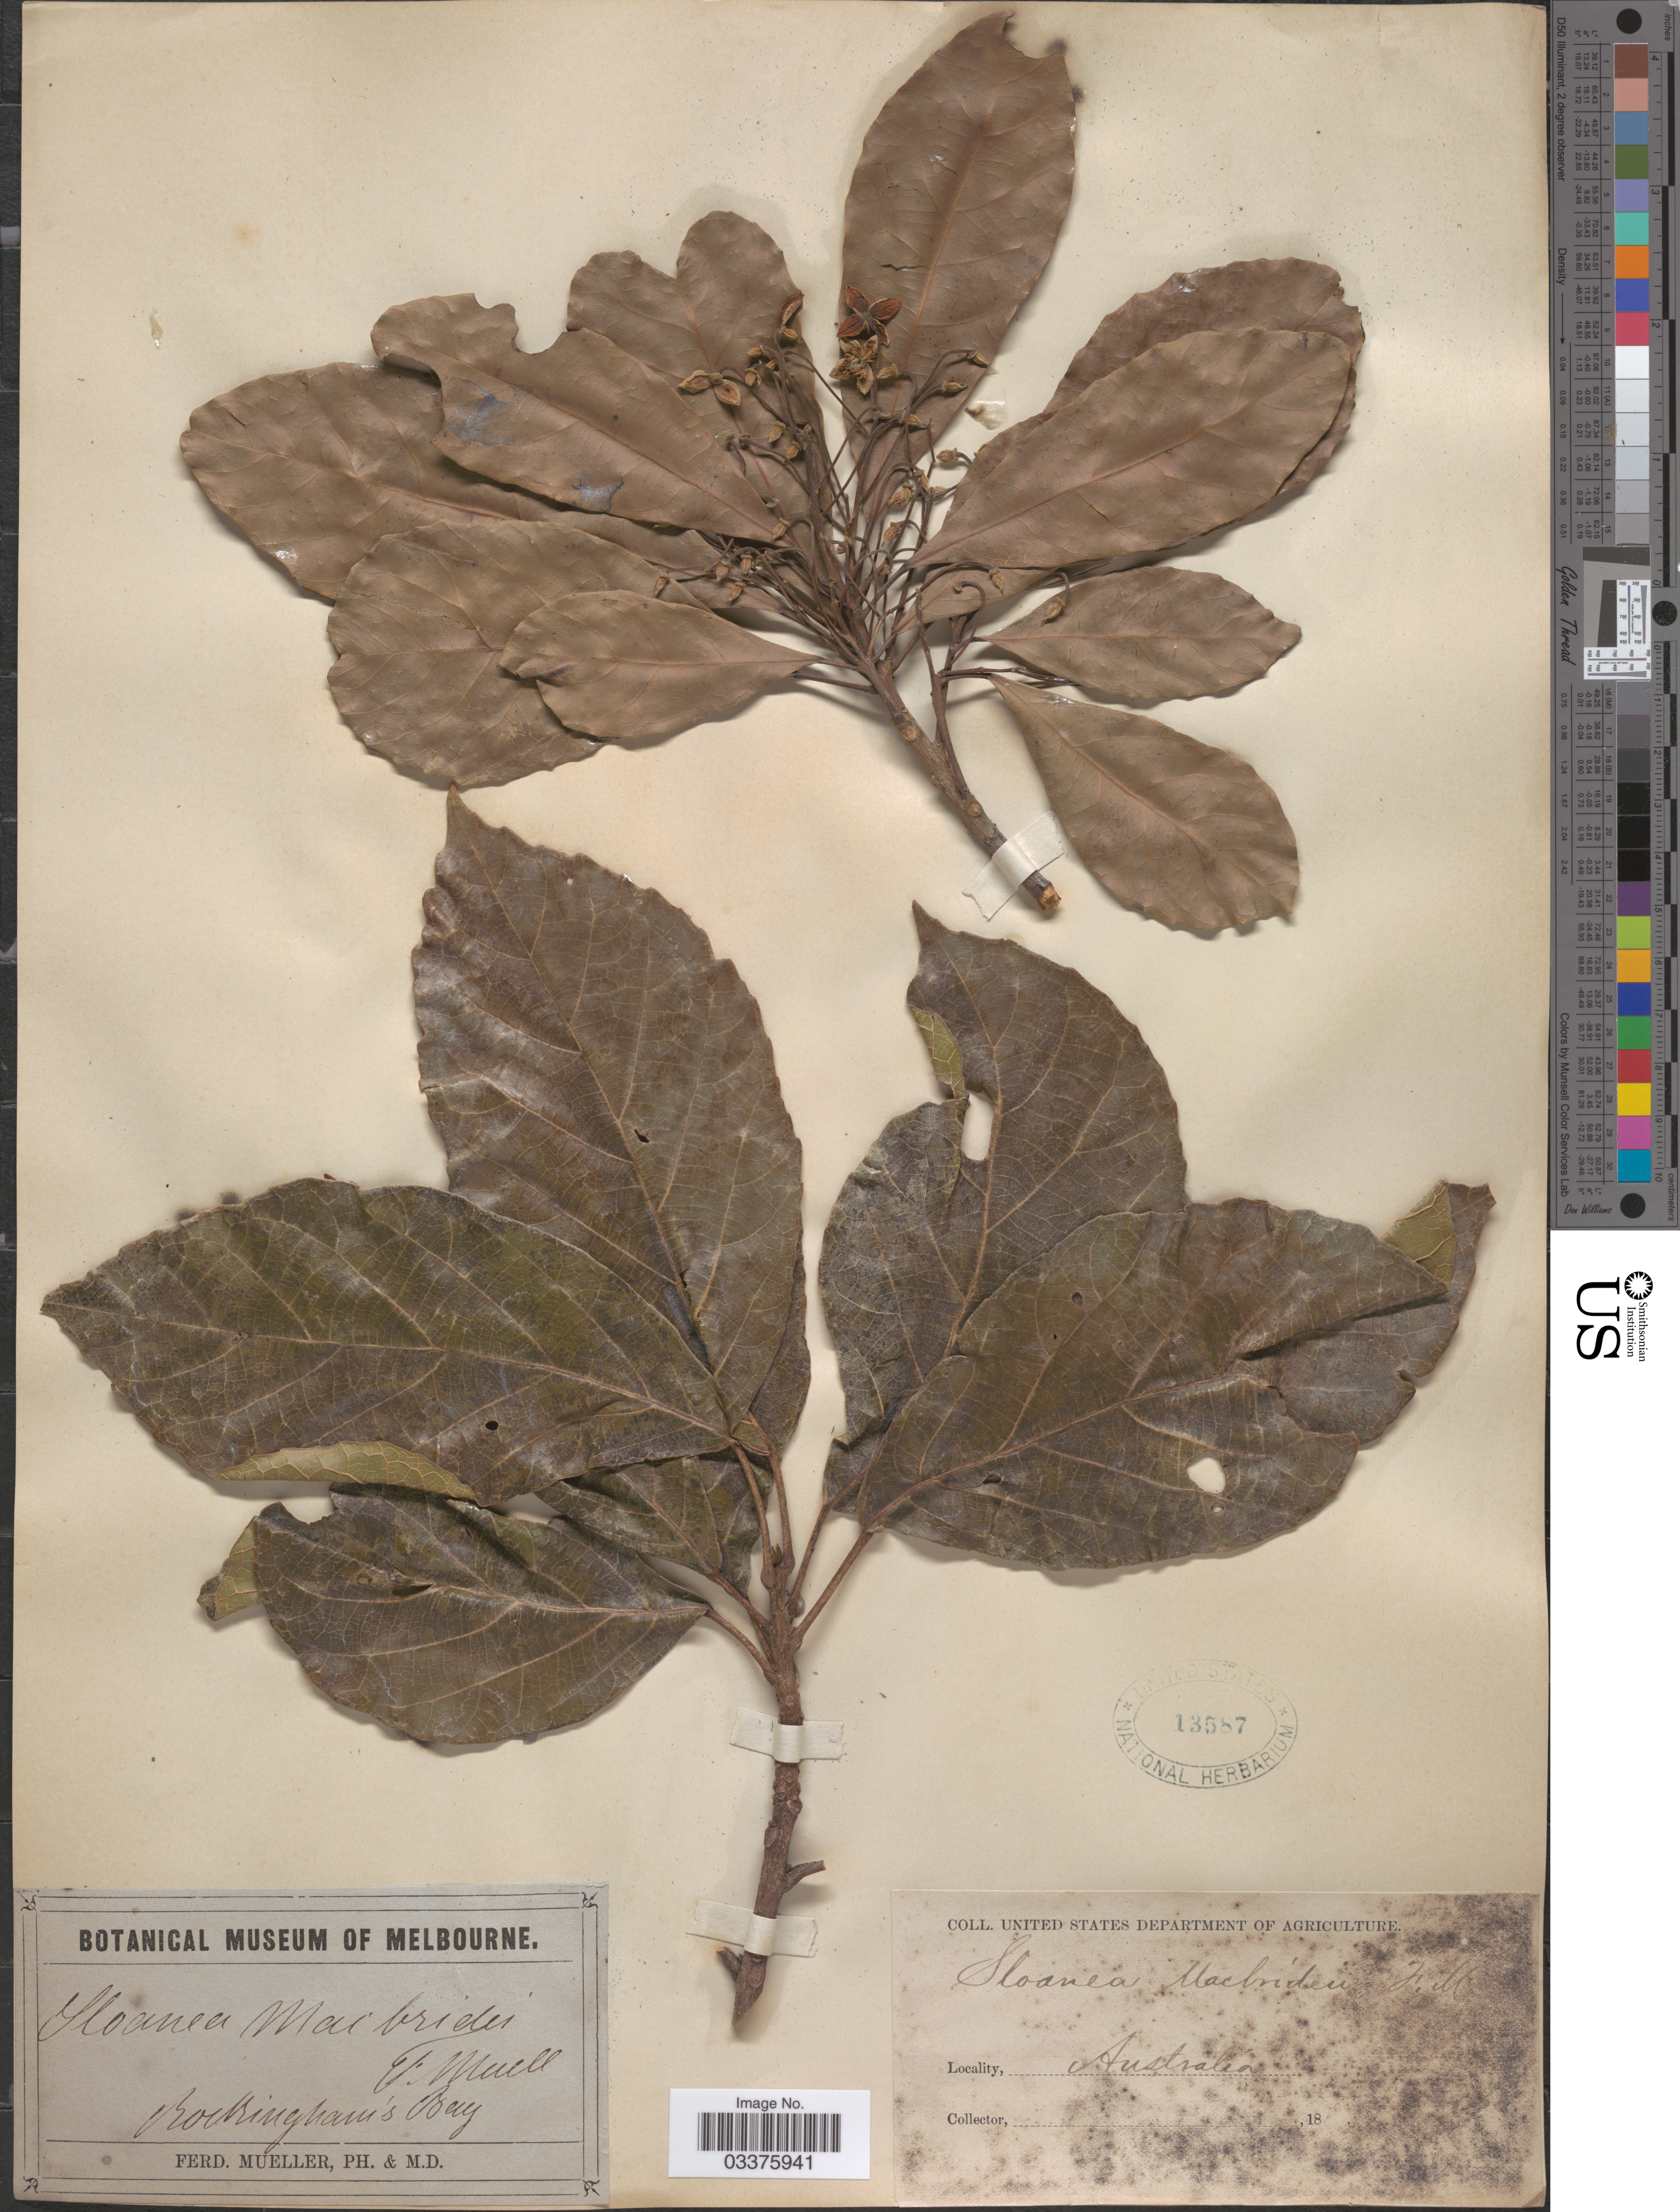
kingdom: Plantae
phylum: Tracheophyta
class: Magnoliopsida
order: Oxalidales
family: Elaeocarpaceae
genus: Sloanea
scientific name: Sloanea macbrydei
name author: F. Muell.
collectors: F. Mueller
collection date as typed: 18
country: Australia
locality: Rockingham's Bay.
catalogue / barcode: US 13587